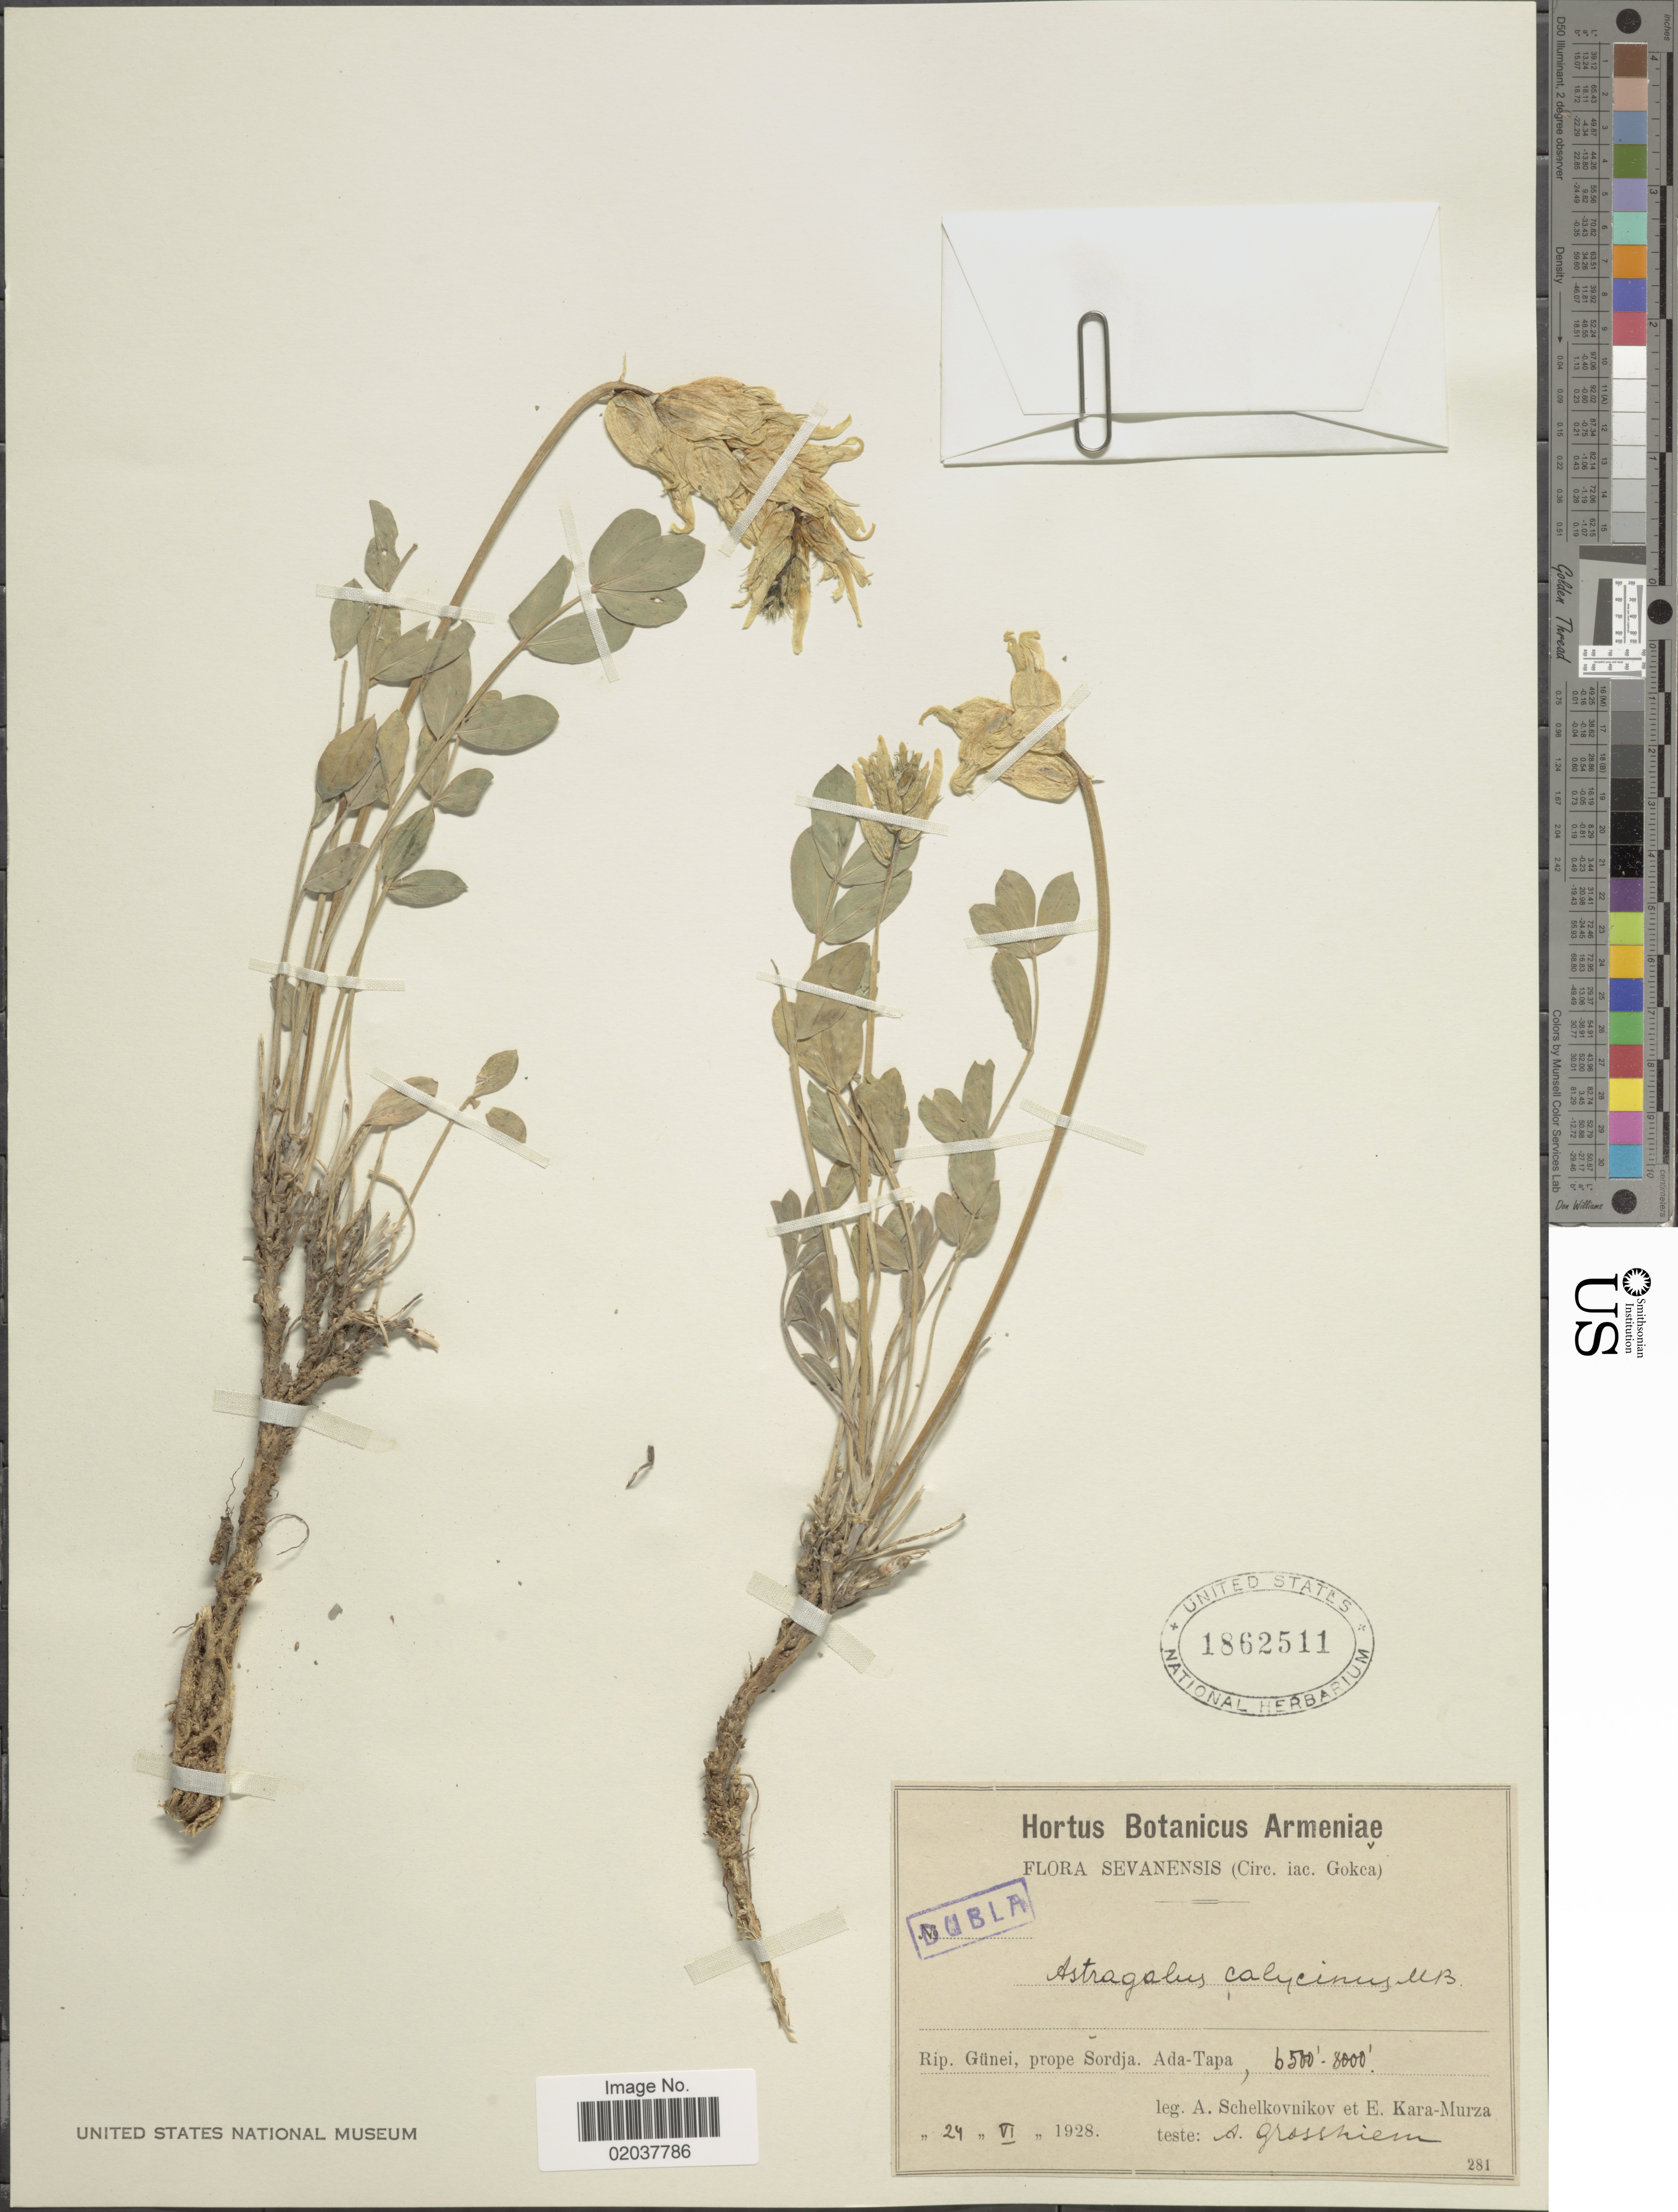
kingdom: Plantae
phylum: Tracheophyta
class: Magnoliopsida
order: Fabales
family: Fabaceae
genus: Astragalus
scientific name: Astragalus calycinus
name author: M. Bieb.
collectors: A. B. Schelkovnikov & E. Kara-Murza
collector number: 281?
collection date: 1928-06-24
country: Armenia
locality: Sevanensis, circ. iac. Gokca, Rip. Gunei, prope Sordja, Ada-Tapa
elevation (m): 1981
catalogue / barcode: US 1862511